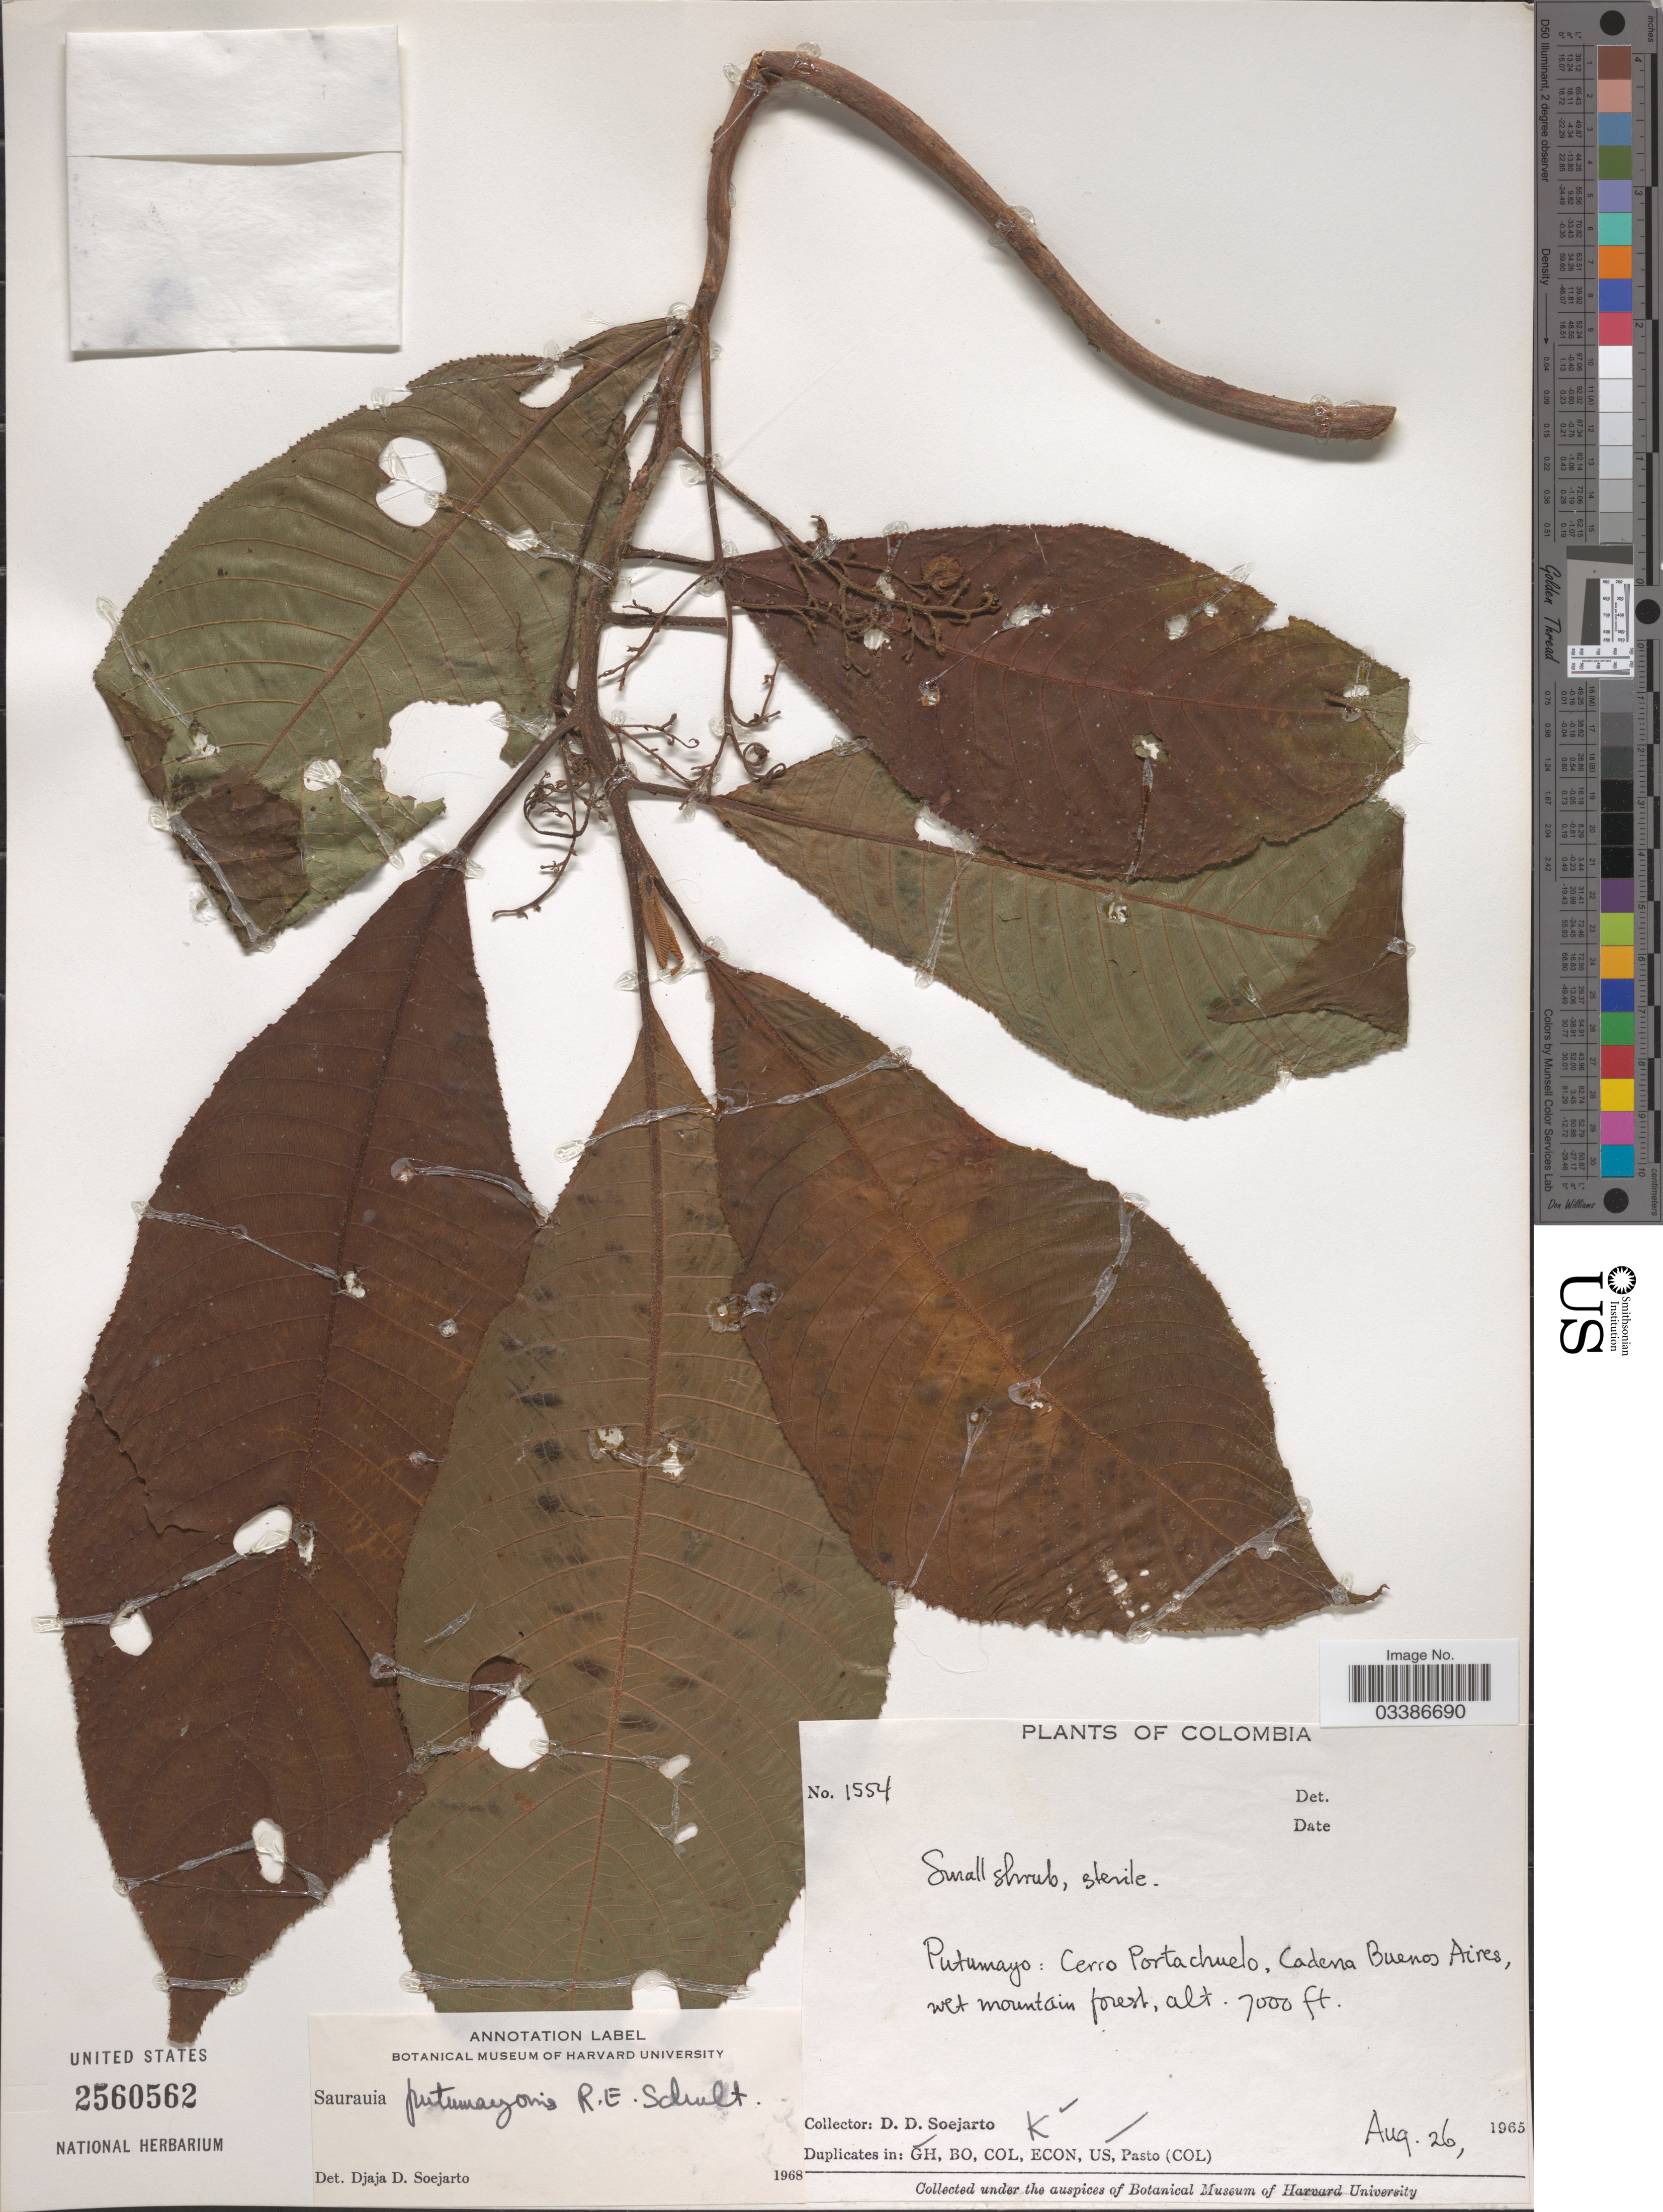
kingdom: Plantae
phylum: Tracheophyta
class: Magnoliopsida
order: Ericales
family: Actinidiaceae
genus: Saurauia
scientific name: Saurauia putumayonis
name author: R.E. Schult. & García-Barr.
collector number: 1554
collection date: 1965-08-26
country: Colombia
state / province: Putumayo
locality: Cerro Portachuelo, Cadena Buenos Aires.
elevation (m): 2134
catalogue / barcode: US 2560562